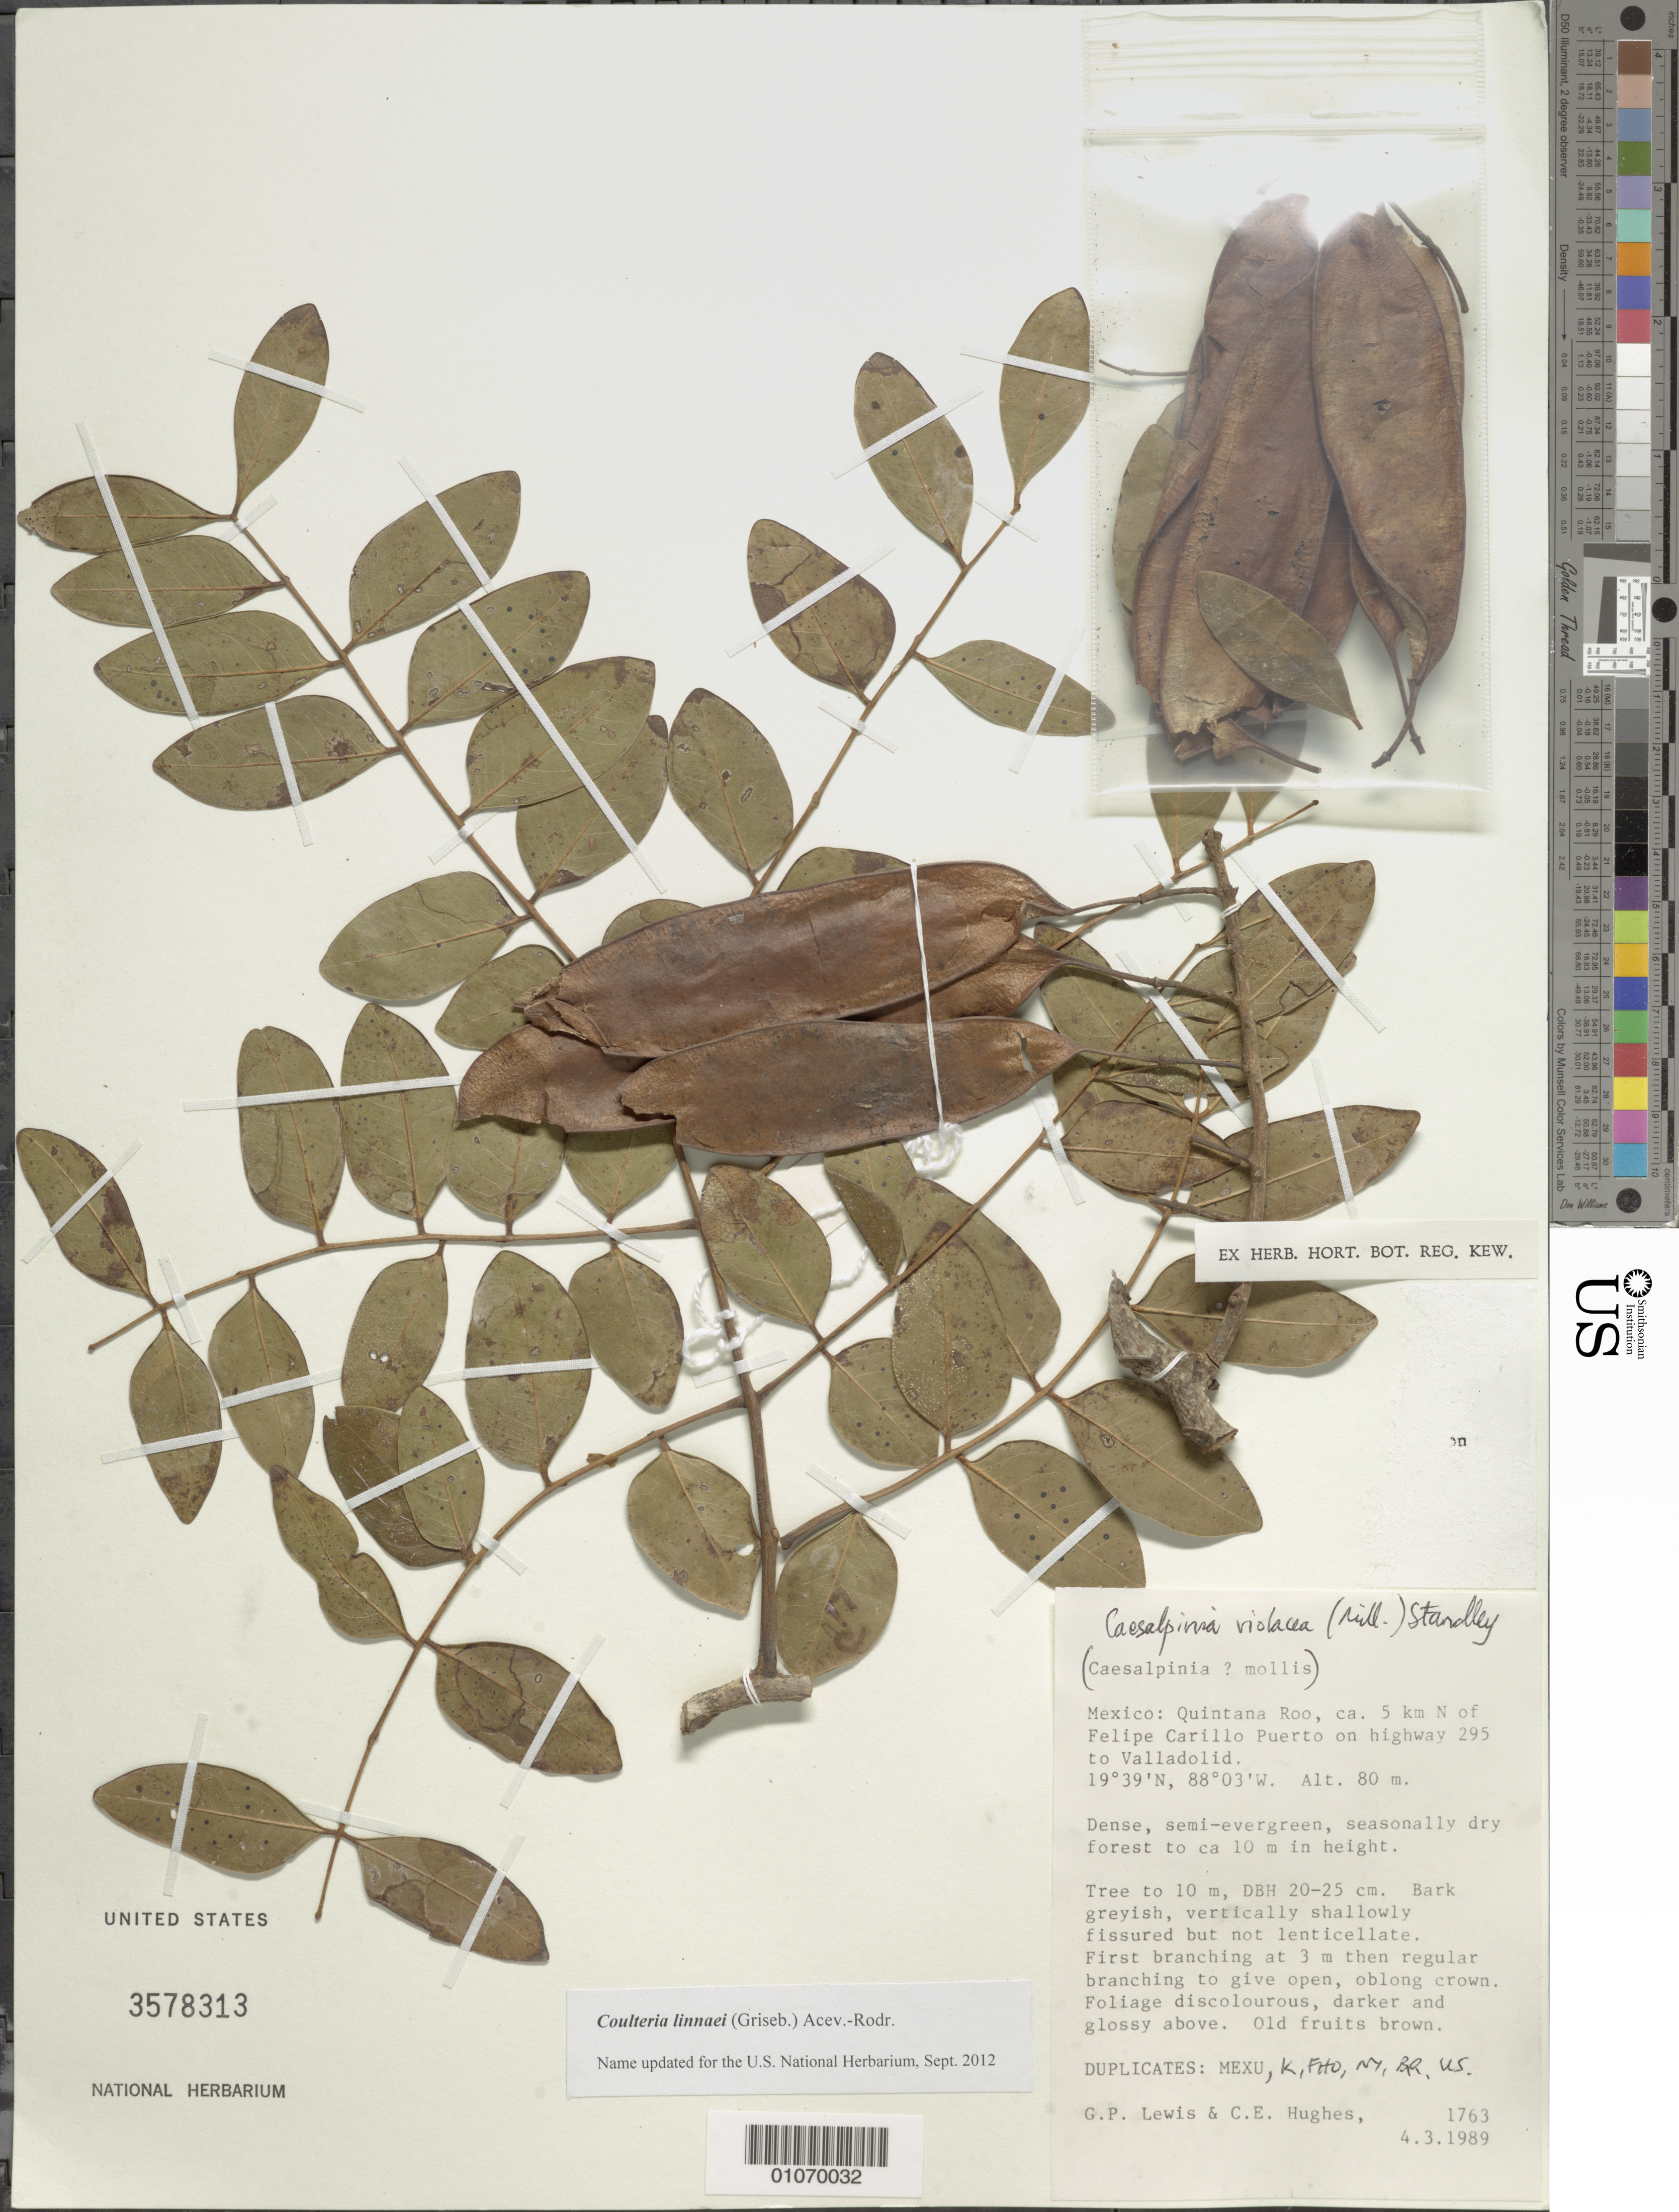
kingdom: Plantae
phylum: Tracheophyta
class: Magnoliopsida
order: Fabales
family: Fabaceae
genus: Coulteria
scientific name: Coulteria linnaei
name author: (Griseb.) Acev.-Rodr.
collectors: G. P. Lewis & C. Hughes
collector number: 1763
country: Mexico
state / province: Quintana Roo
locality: N of Felipe Carillo Puerto on Highway 295 to Valladolid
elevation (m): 80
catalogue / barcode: US 3578313